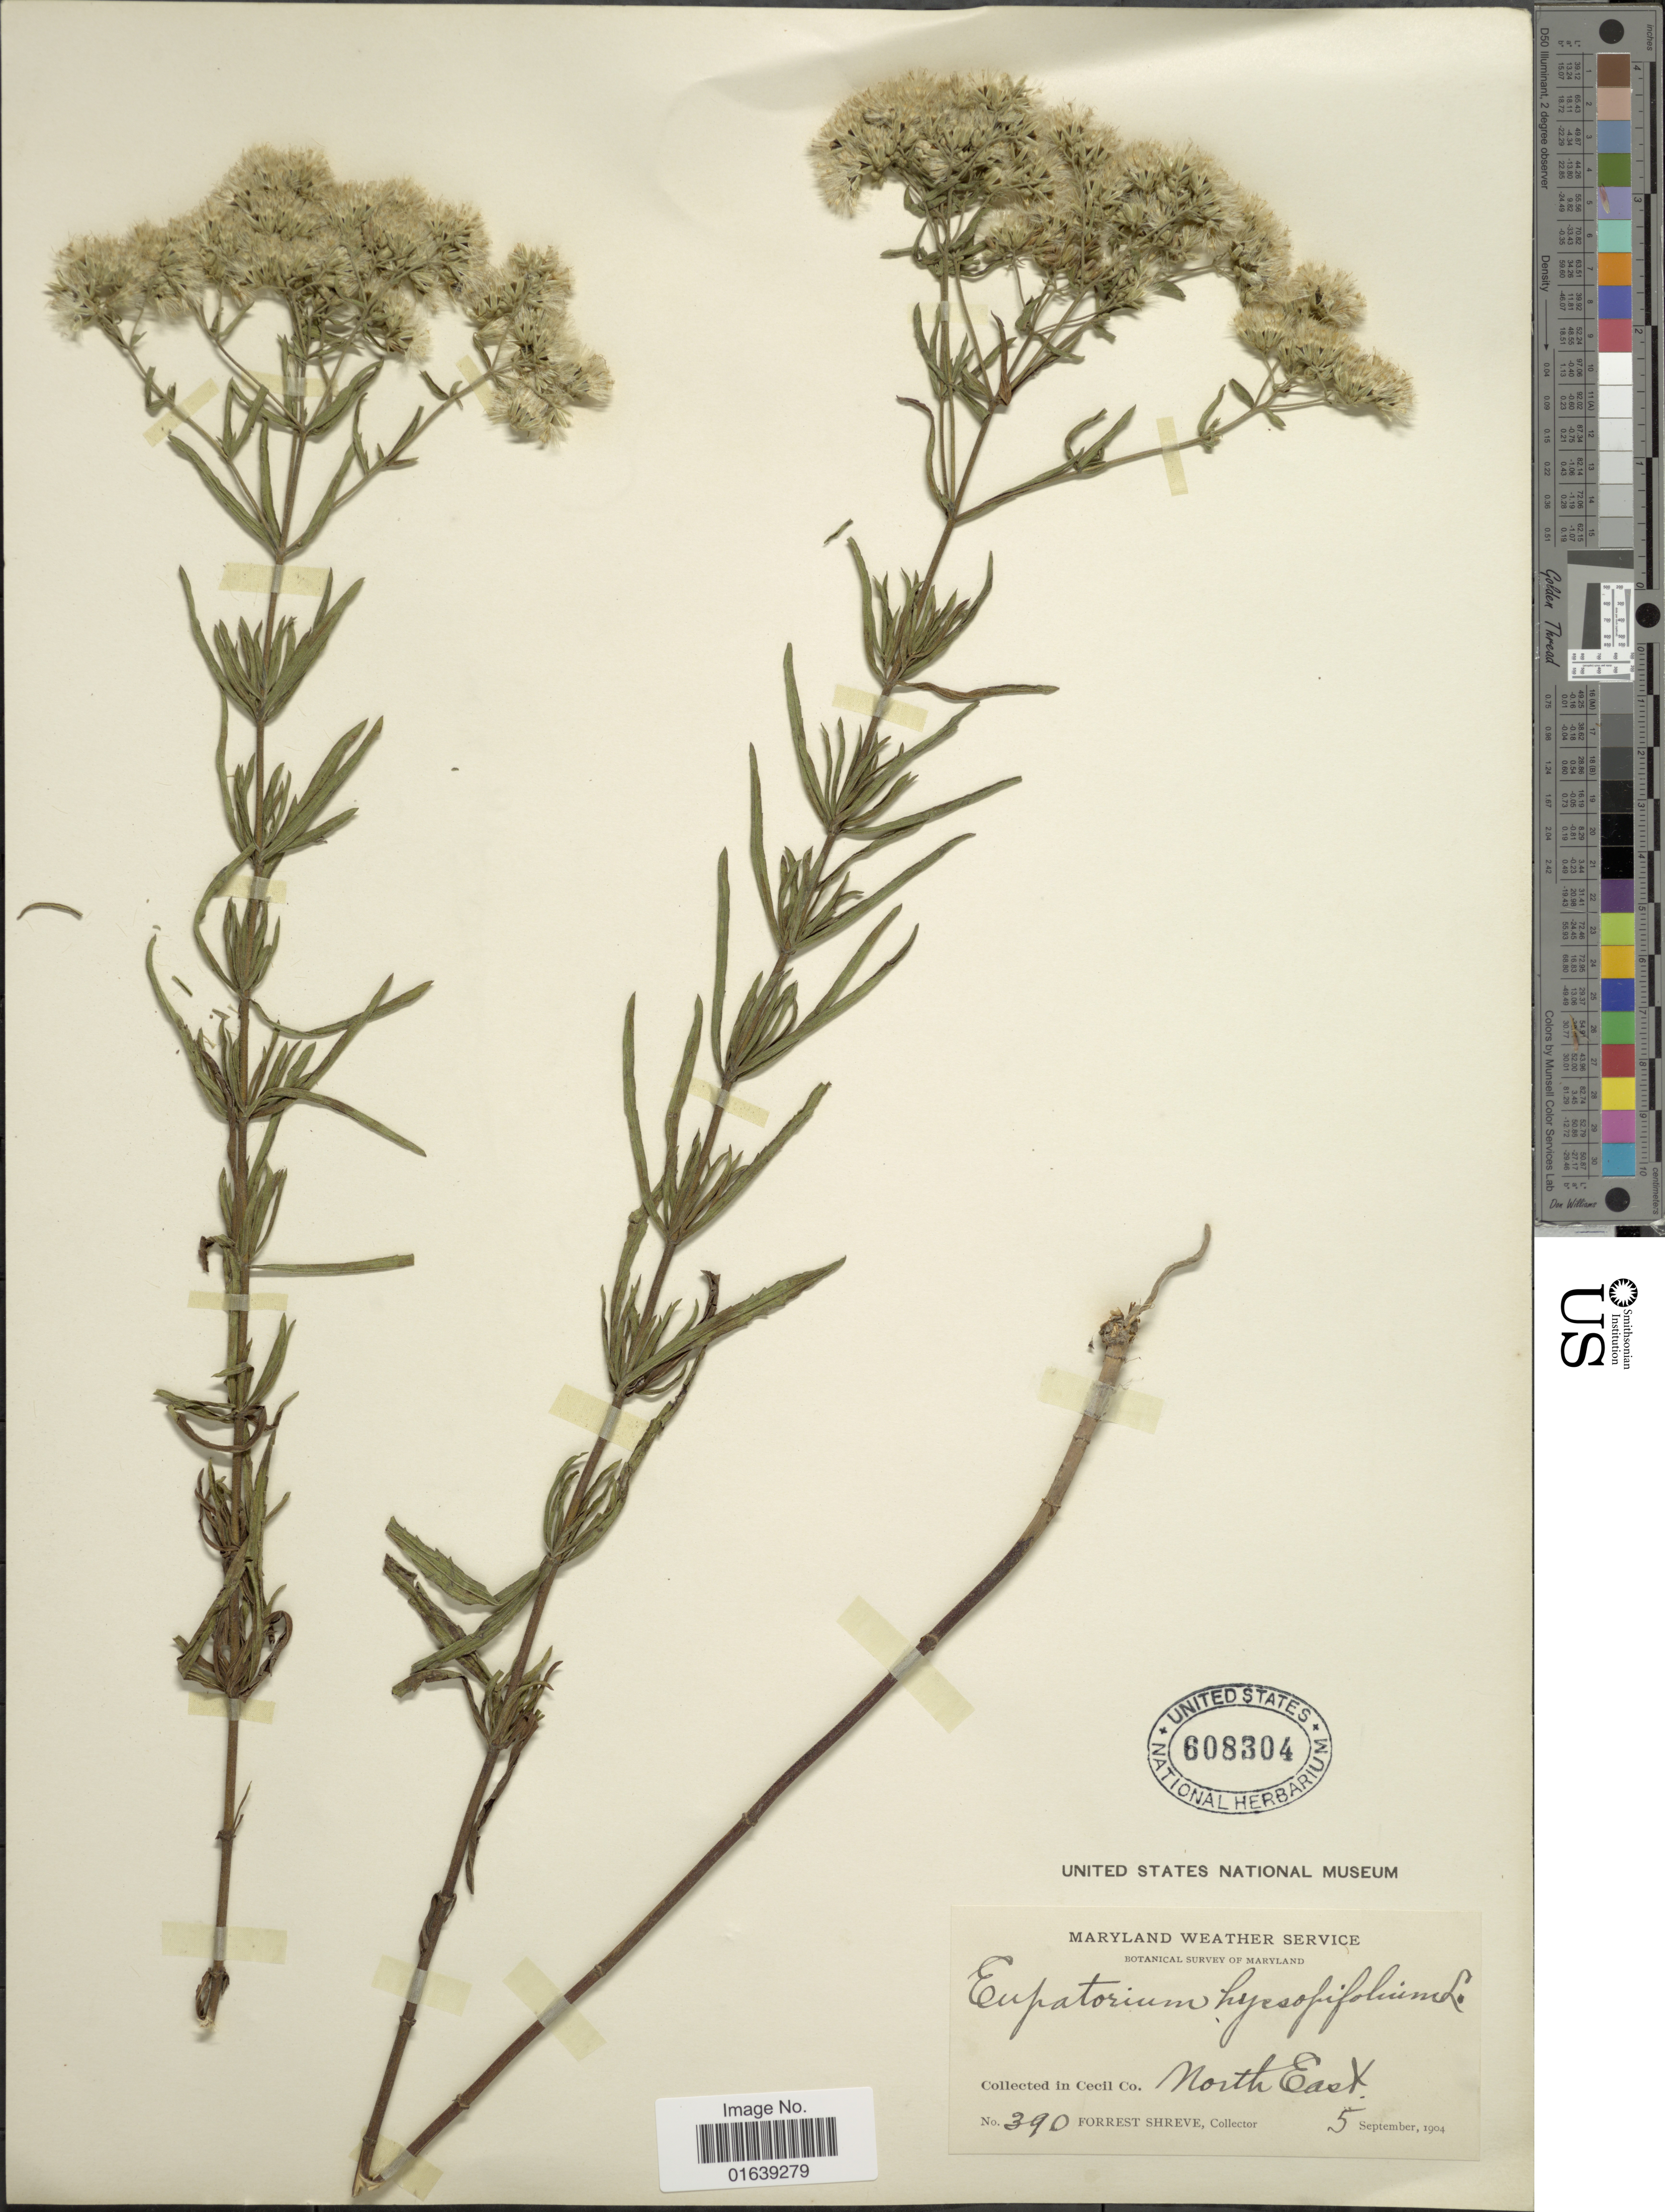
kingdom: Plantae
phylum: Tracheophyta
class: Magnoliopsida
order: Asterales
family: Asteraceae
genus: Eupatorium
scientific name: Eupatorium hyssopifolium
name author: L.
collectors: F. Shreve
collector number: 390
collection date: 1904-09-05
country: United States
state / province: Maryland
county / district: Cecil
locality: Maryland. Ceceil Co. North East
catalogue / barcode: US 608304